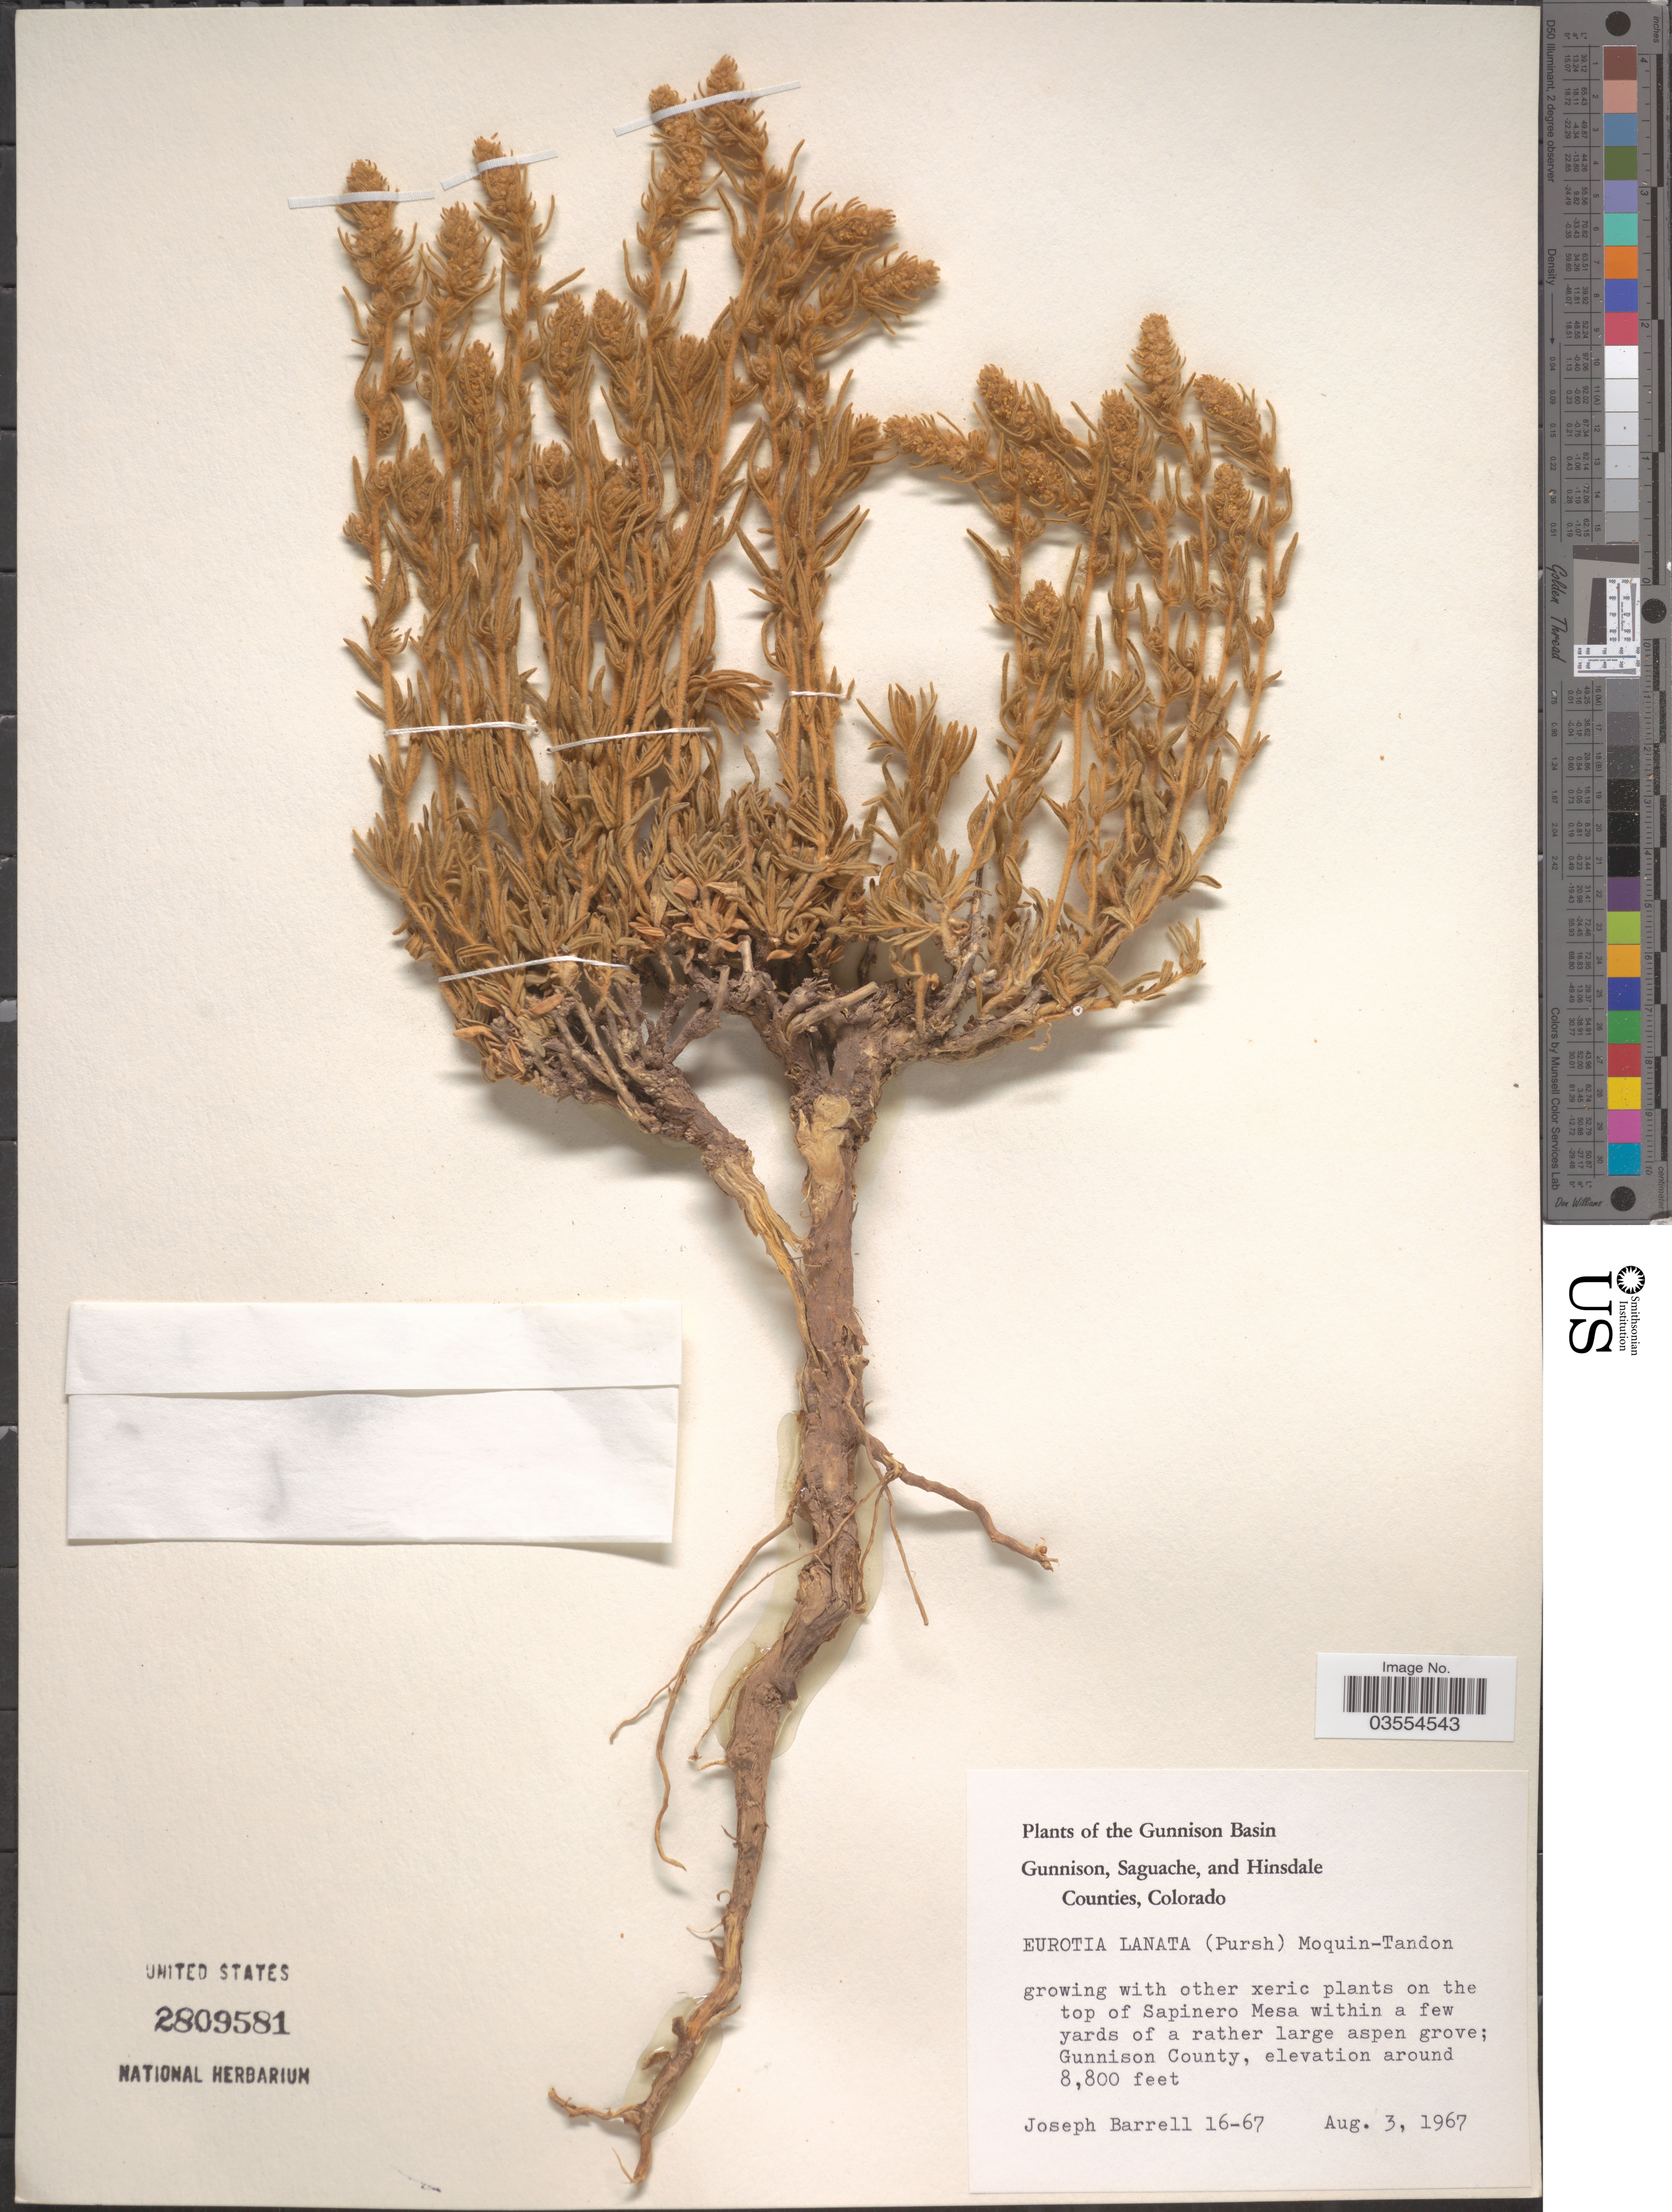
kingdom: Plantae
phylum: Tracheophyta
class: Magnoliopsida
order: Caryophyllales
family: Amaranthaceae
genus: Krascheninnikovia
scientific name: Krascheninnikovia lanata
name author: (Pursh) A. Meeuse & A.Smit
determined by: U.S. National Herbarium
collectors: J. Barrell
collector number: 16-67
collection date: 1967-08-03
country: United States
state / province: Colorado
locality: The Gunnison Basin. On the top of Sapinero Mesa within a few yards of a rather large aspen grove; Gunnison County.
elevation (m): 2682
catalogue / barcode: US 2809581